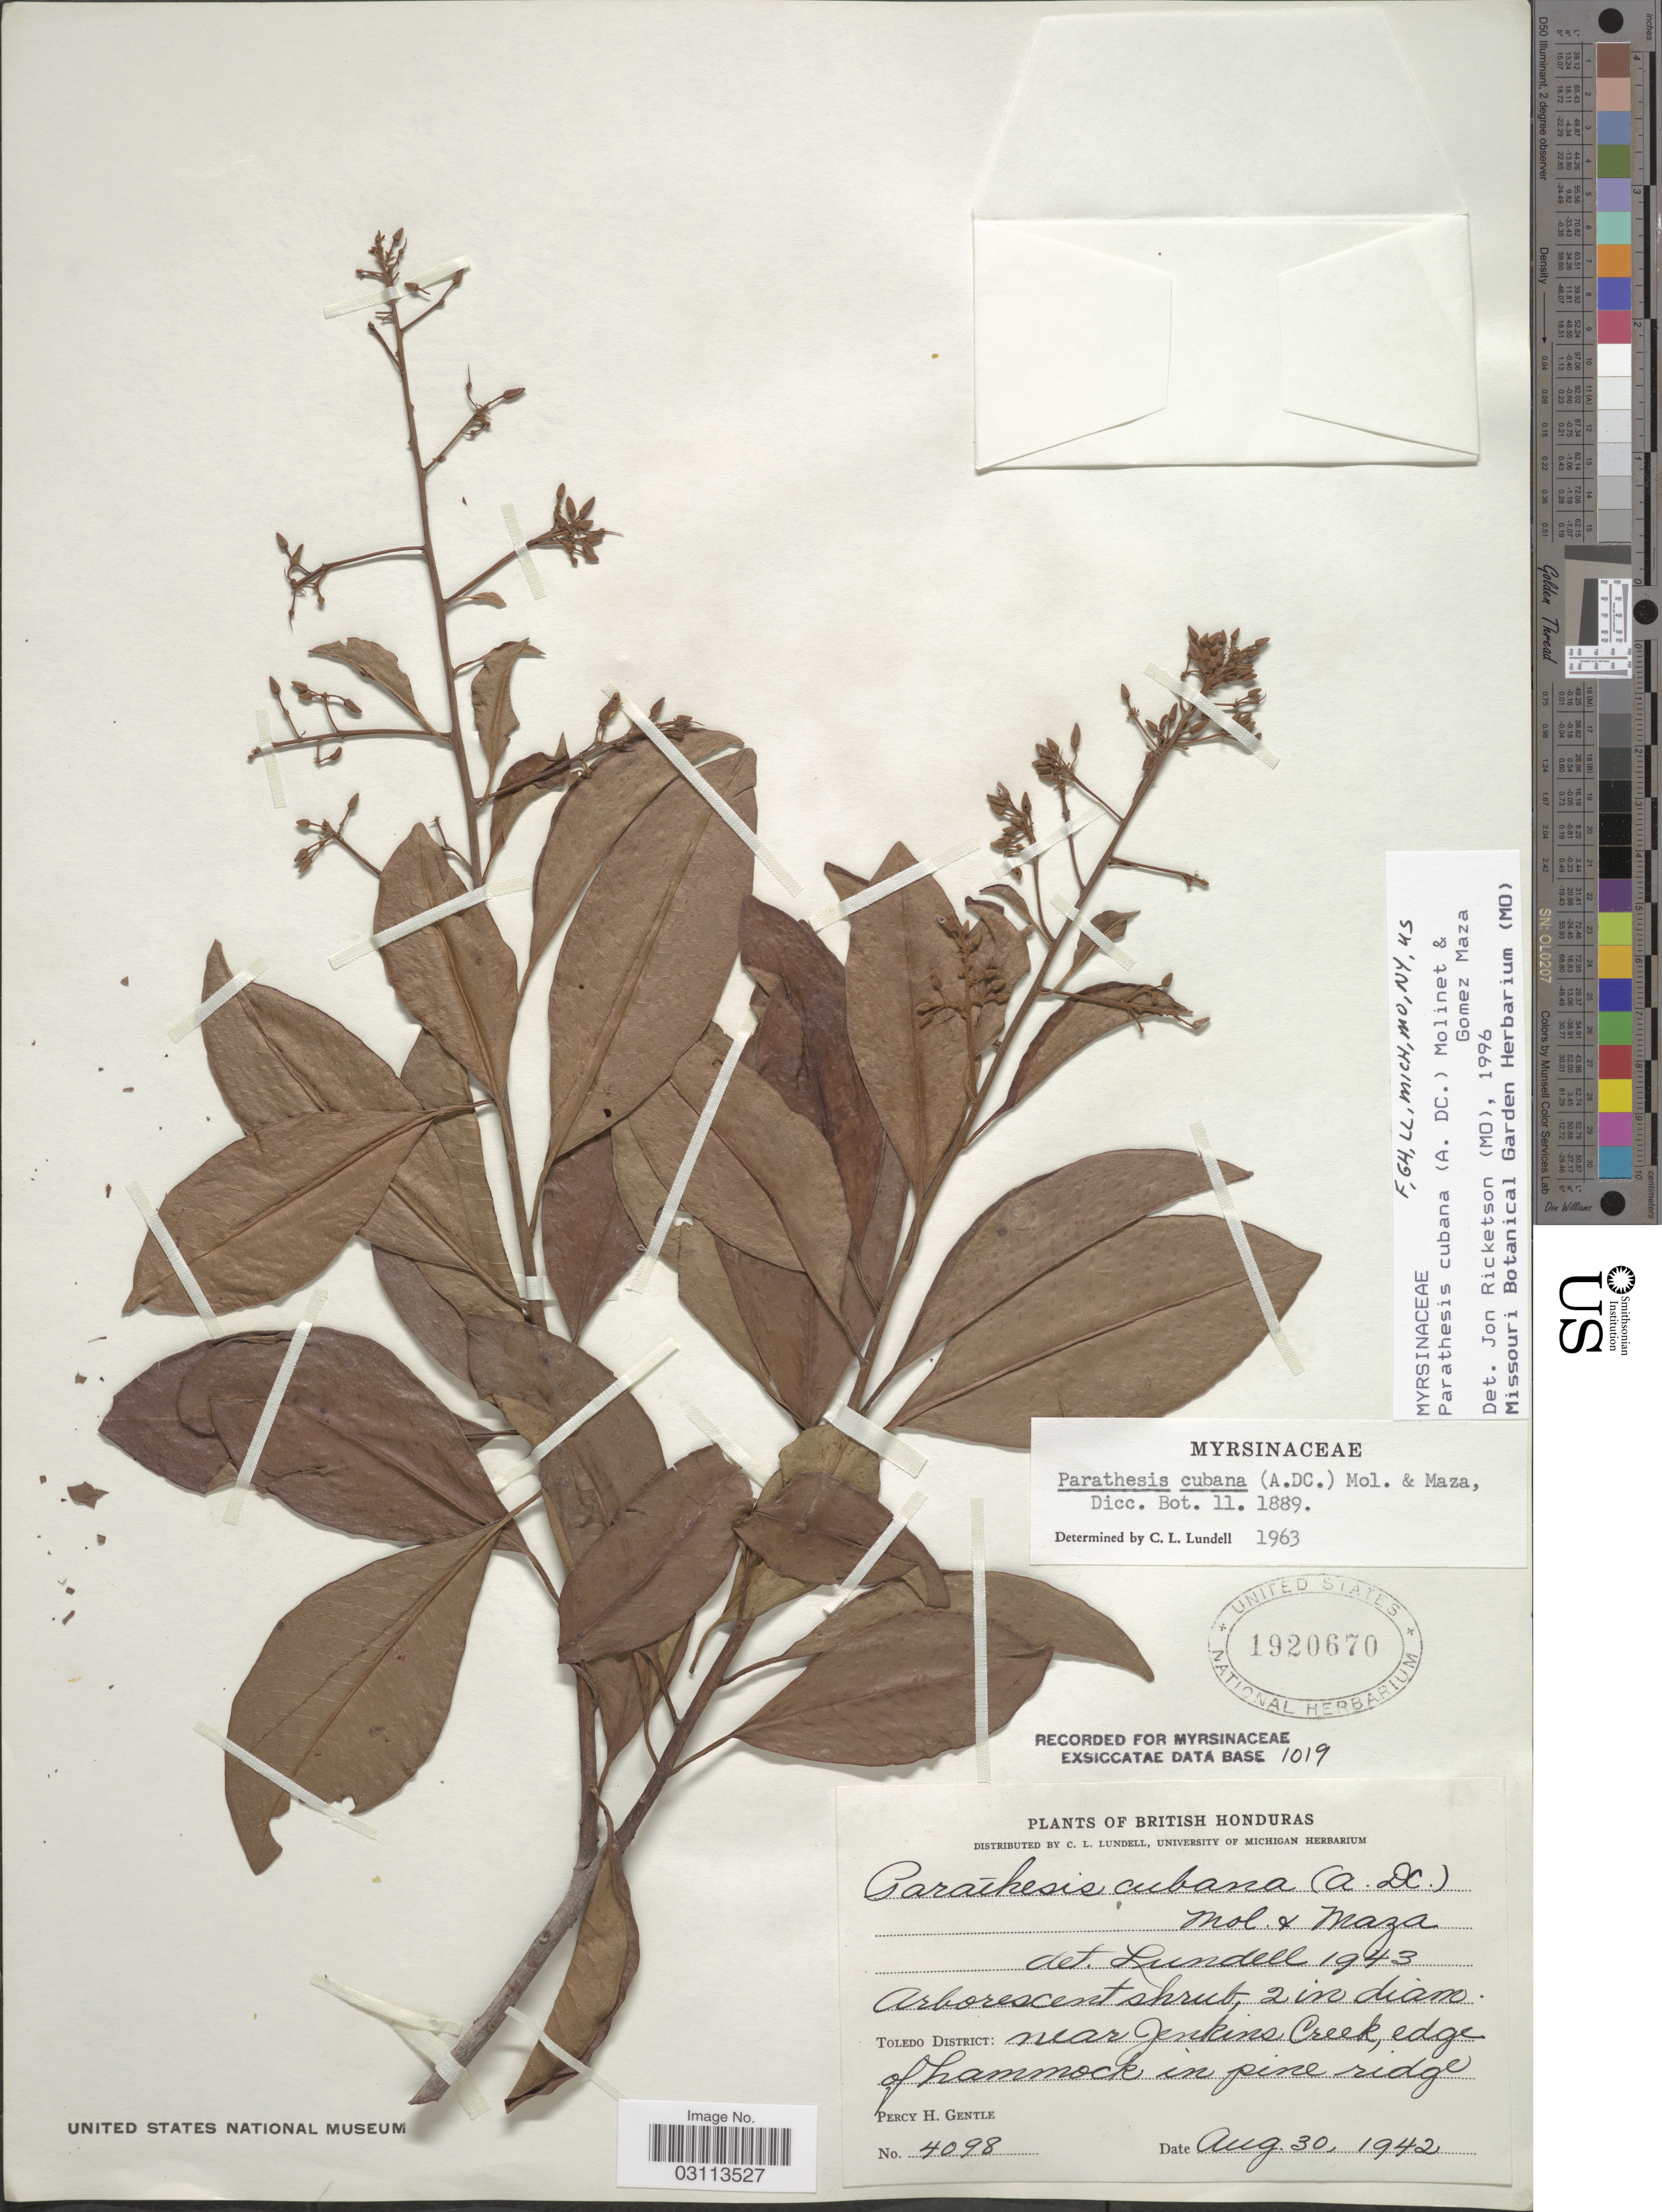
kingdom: Plantae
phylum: Tracheophyta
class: Magnoliopsida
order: Ericales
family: Primulaceae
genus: Parathesis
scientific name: Parathesis cubana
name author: (A. DC.) Molinet & M. Gómez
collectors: P. H. Gentle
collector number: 4098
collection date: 1942-08-30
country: Belize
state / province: Toledo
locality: British Honduras. Toledo District: near Jenkins Creek, edge of hammock in pine ridge.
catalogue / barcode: US 1920670